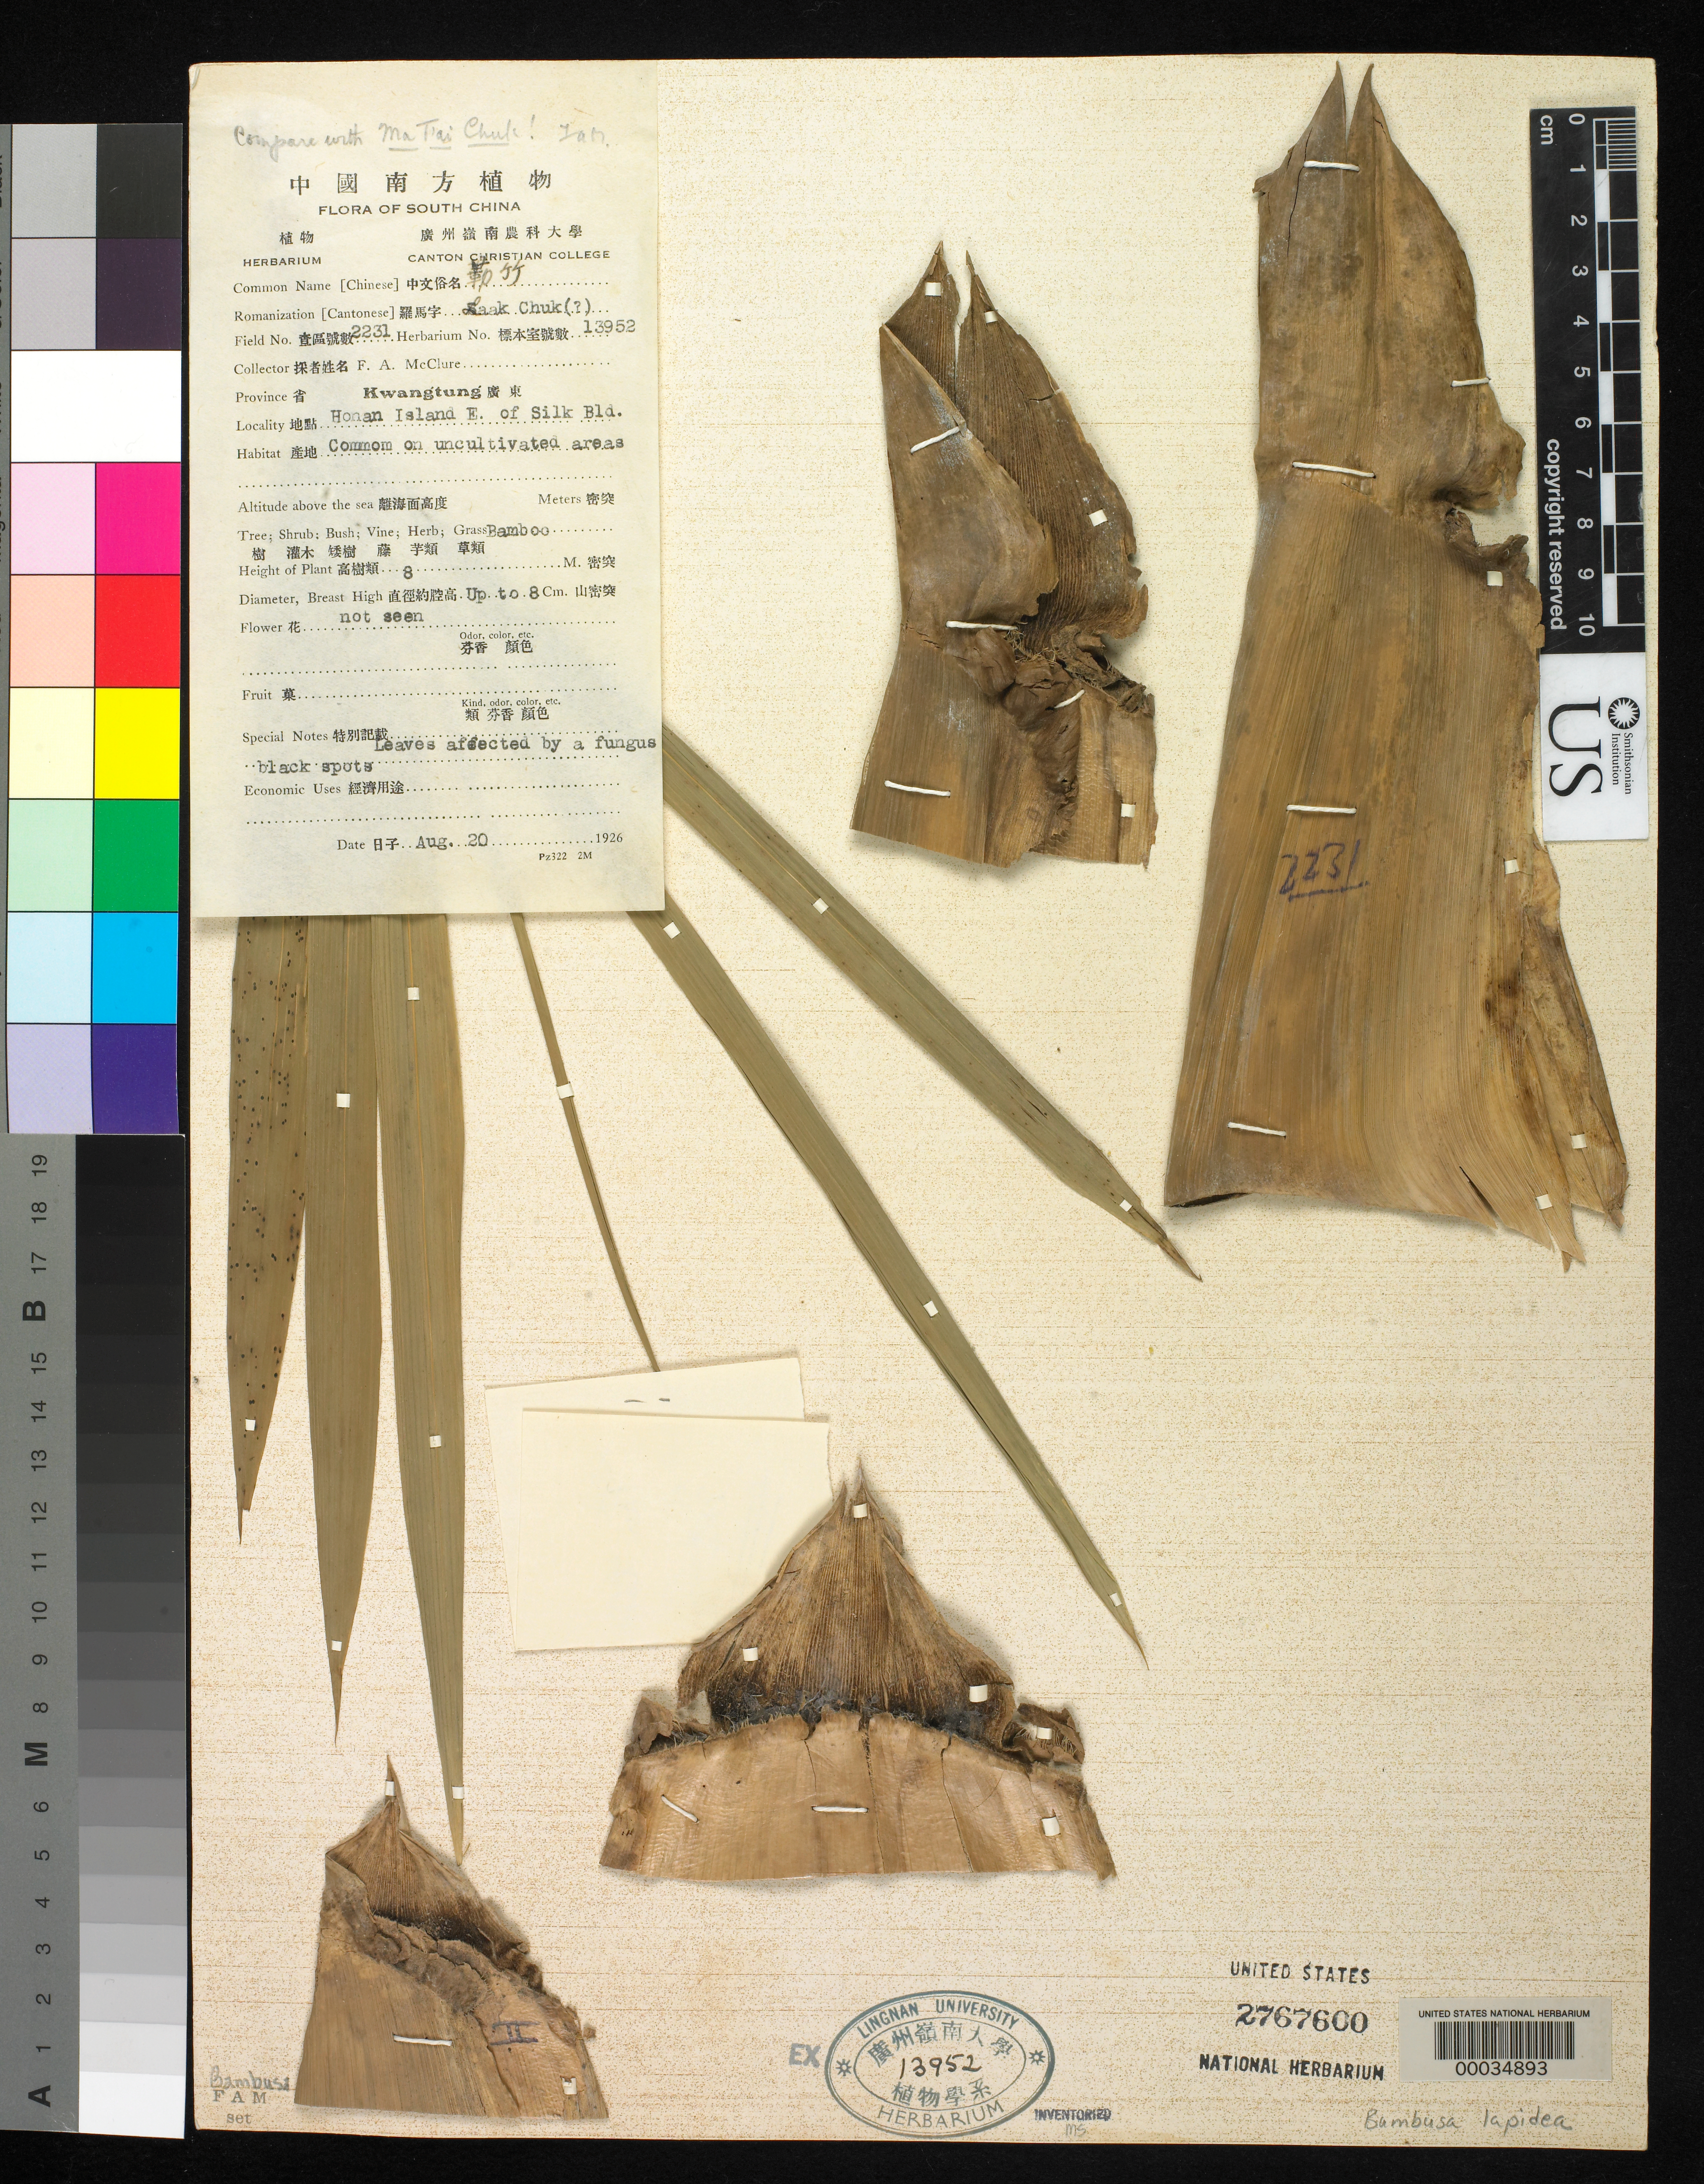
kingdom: Plantae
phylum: Tracheophyta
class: Liliopsida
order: Poales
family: Poaceae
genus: Bambusa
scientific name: Bambusa lapidea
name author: McClure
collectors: F. A. McClure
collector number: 2231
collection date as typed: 20 Aug 1926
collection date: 1926-08-20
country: China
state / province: Guangdong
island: Honam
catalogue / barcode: US 2767600